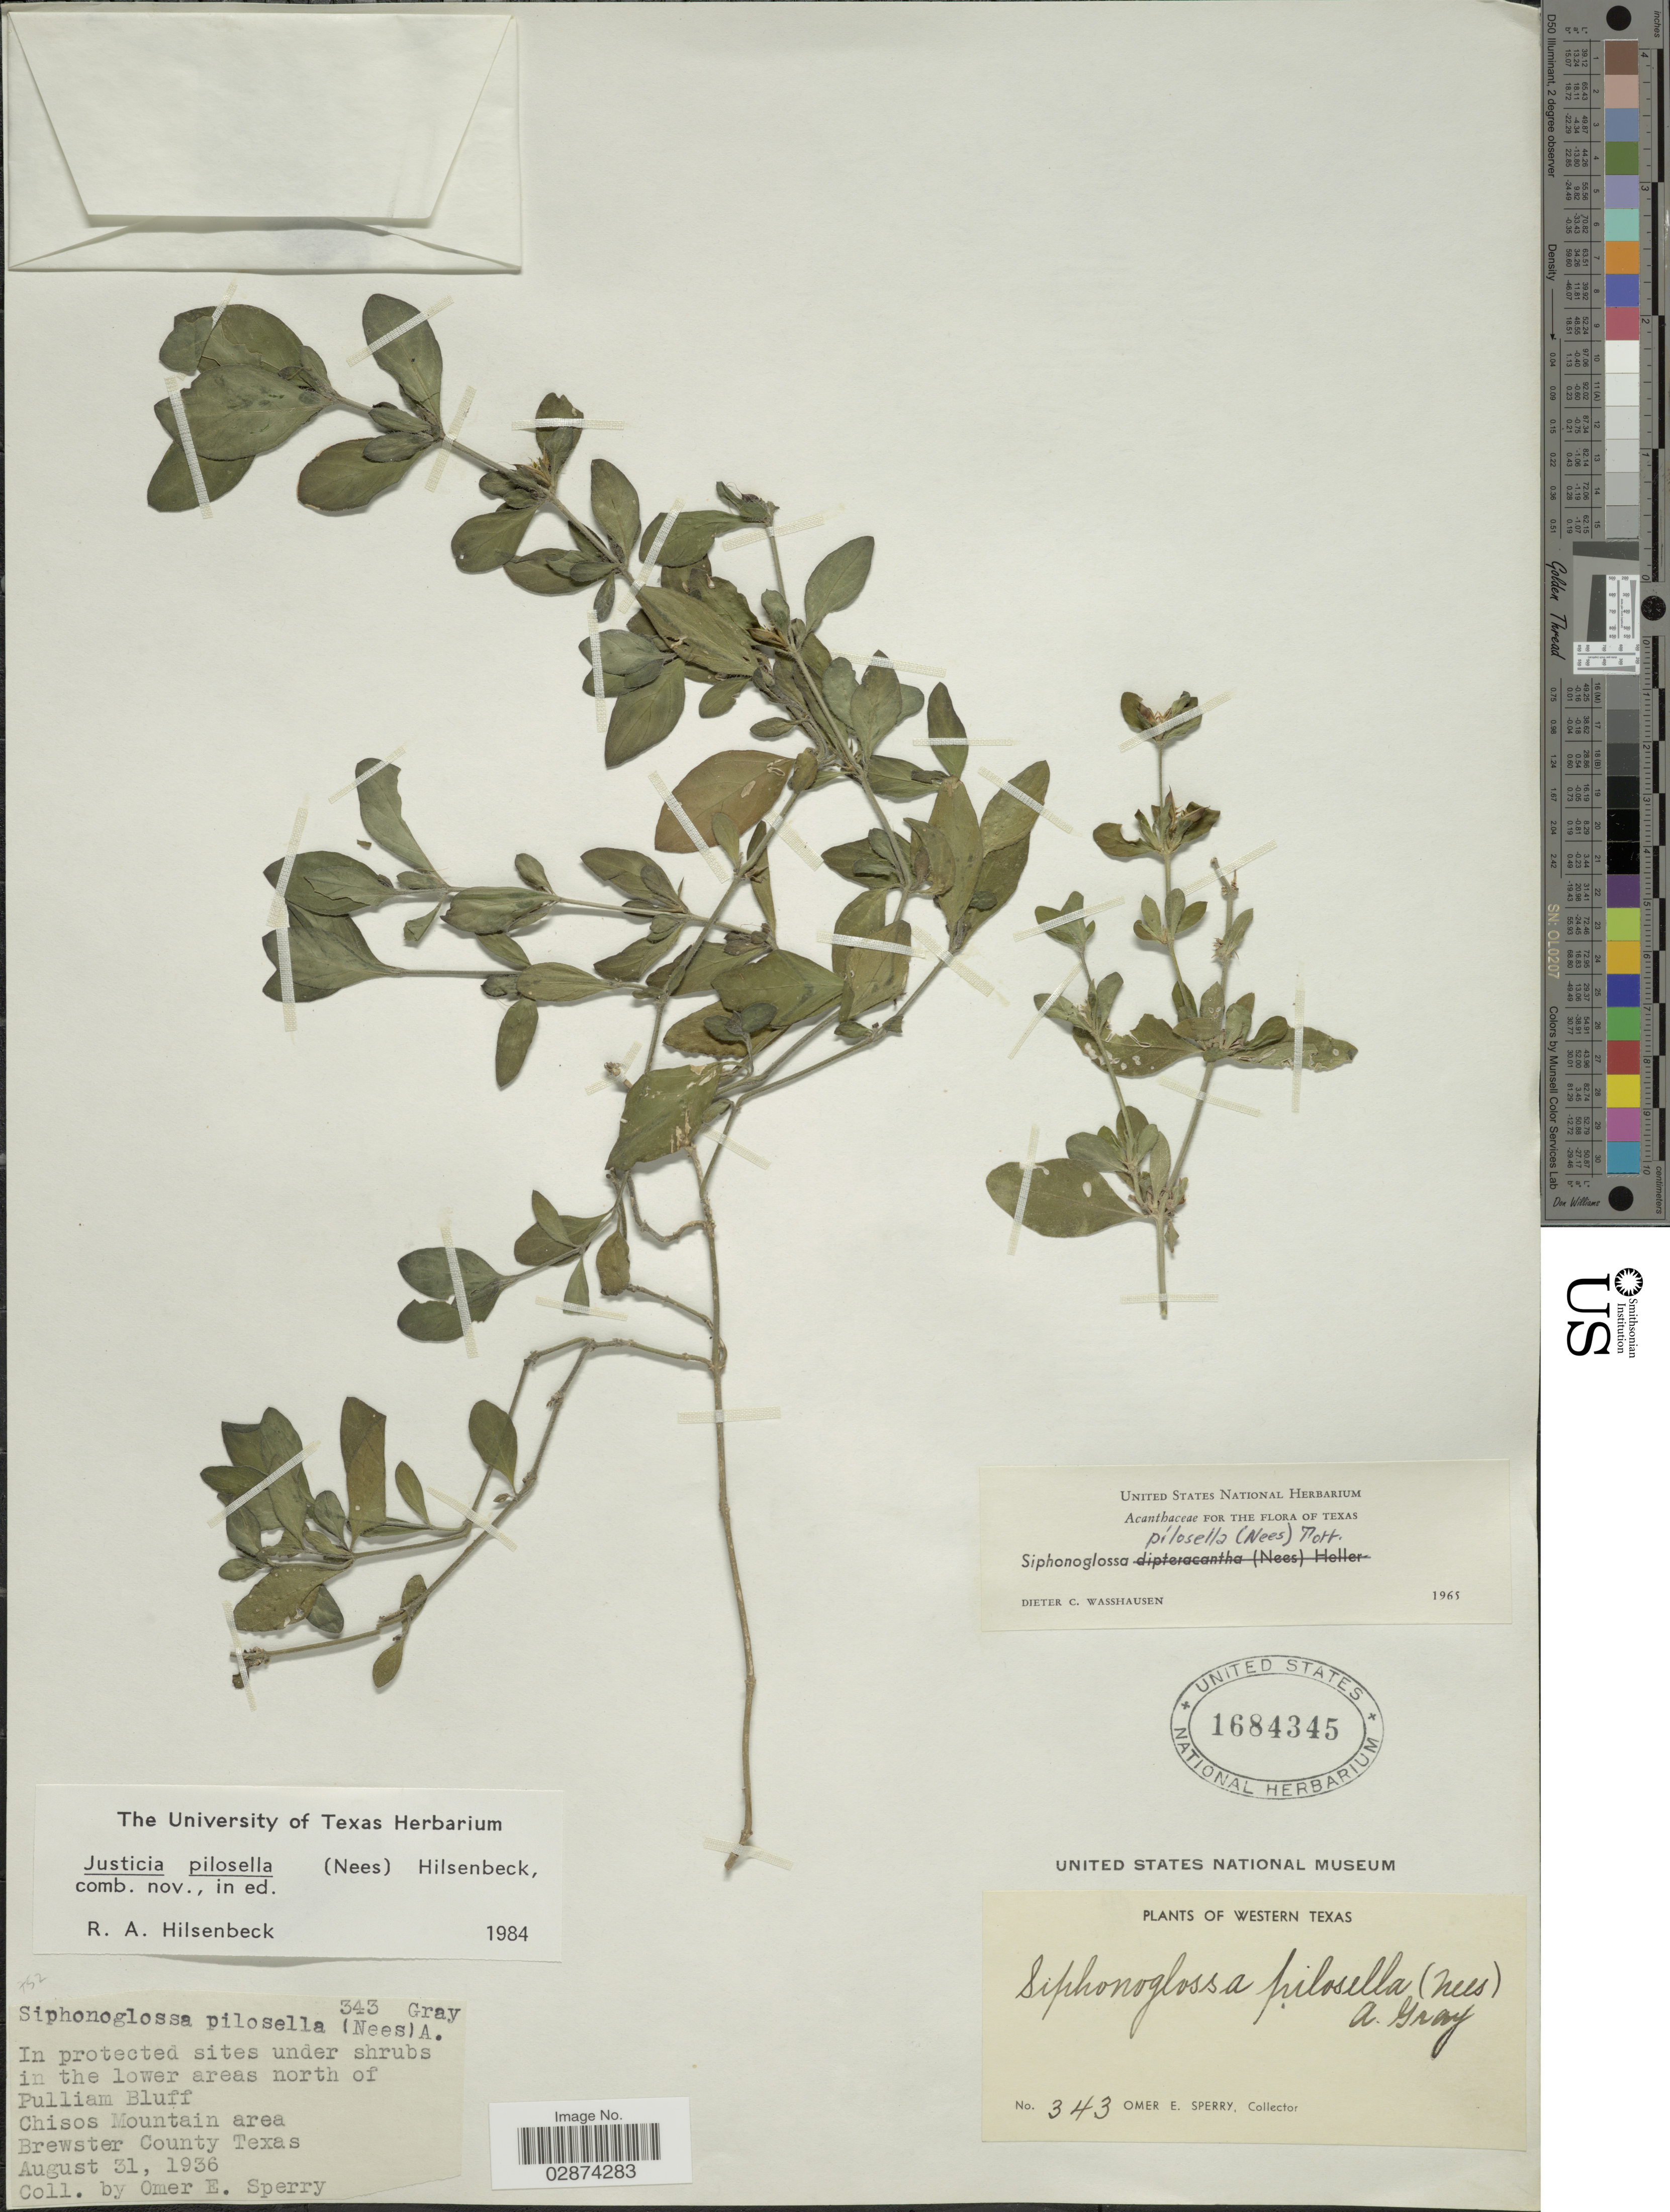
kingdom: Plantae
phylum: Tracheophyta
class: Magnoliopsida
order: Lamiales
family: Acanthaceae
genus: Justicia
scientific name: Justicia pilosella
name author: (Nees) Hilsenb.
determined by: Fisher, Amanda, (LOB), California State University, Long Beach (UNITED STATES)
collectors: O. E. Sperry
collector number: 343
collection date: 1936-08-31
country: United States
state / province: Texas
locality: Western Texas. In protected sites under shrubs in the lower areas north of Pulliam Bluff. Chisos Mountain area. Brewster County.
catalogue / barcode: US 1684345